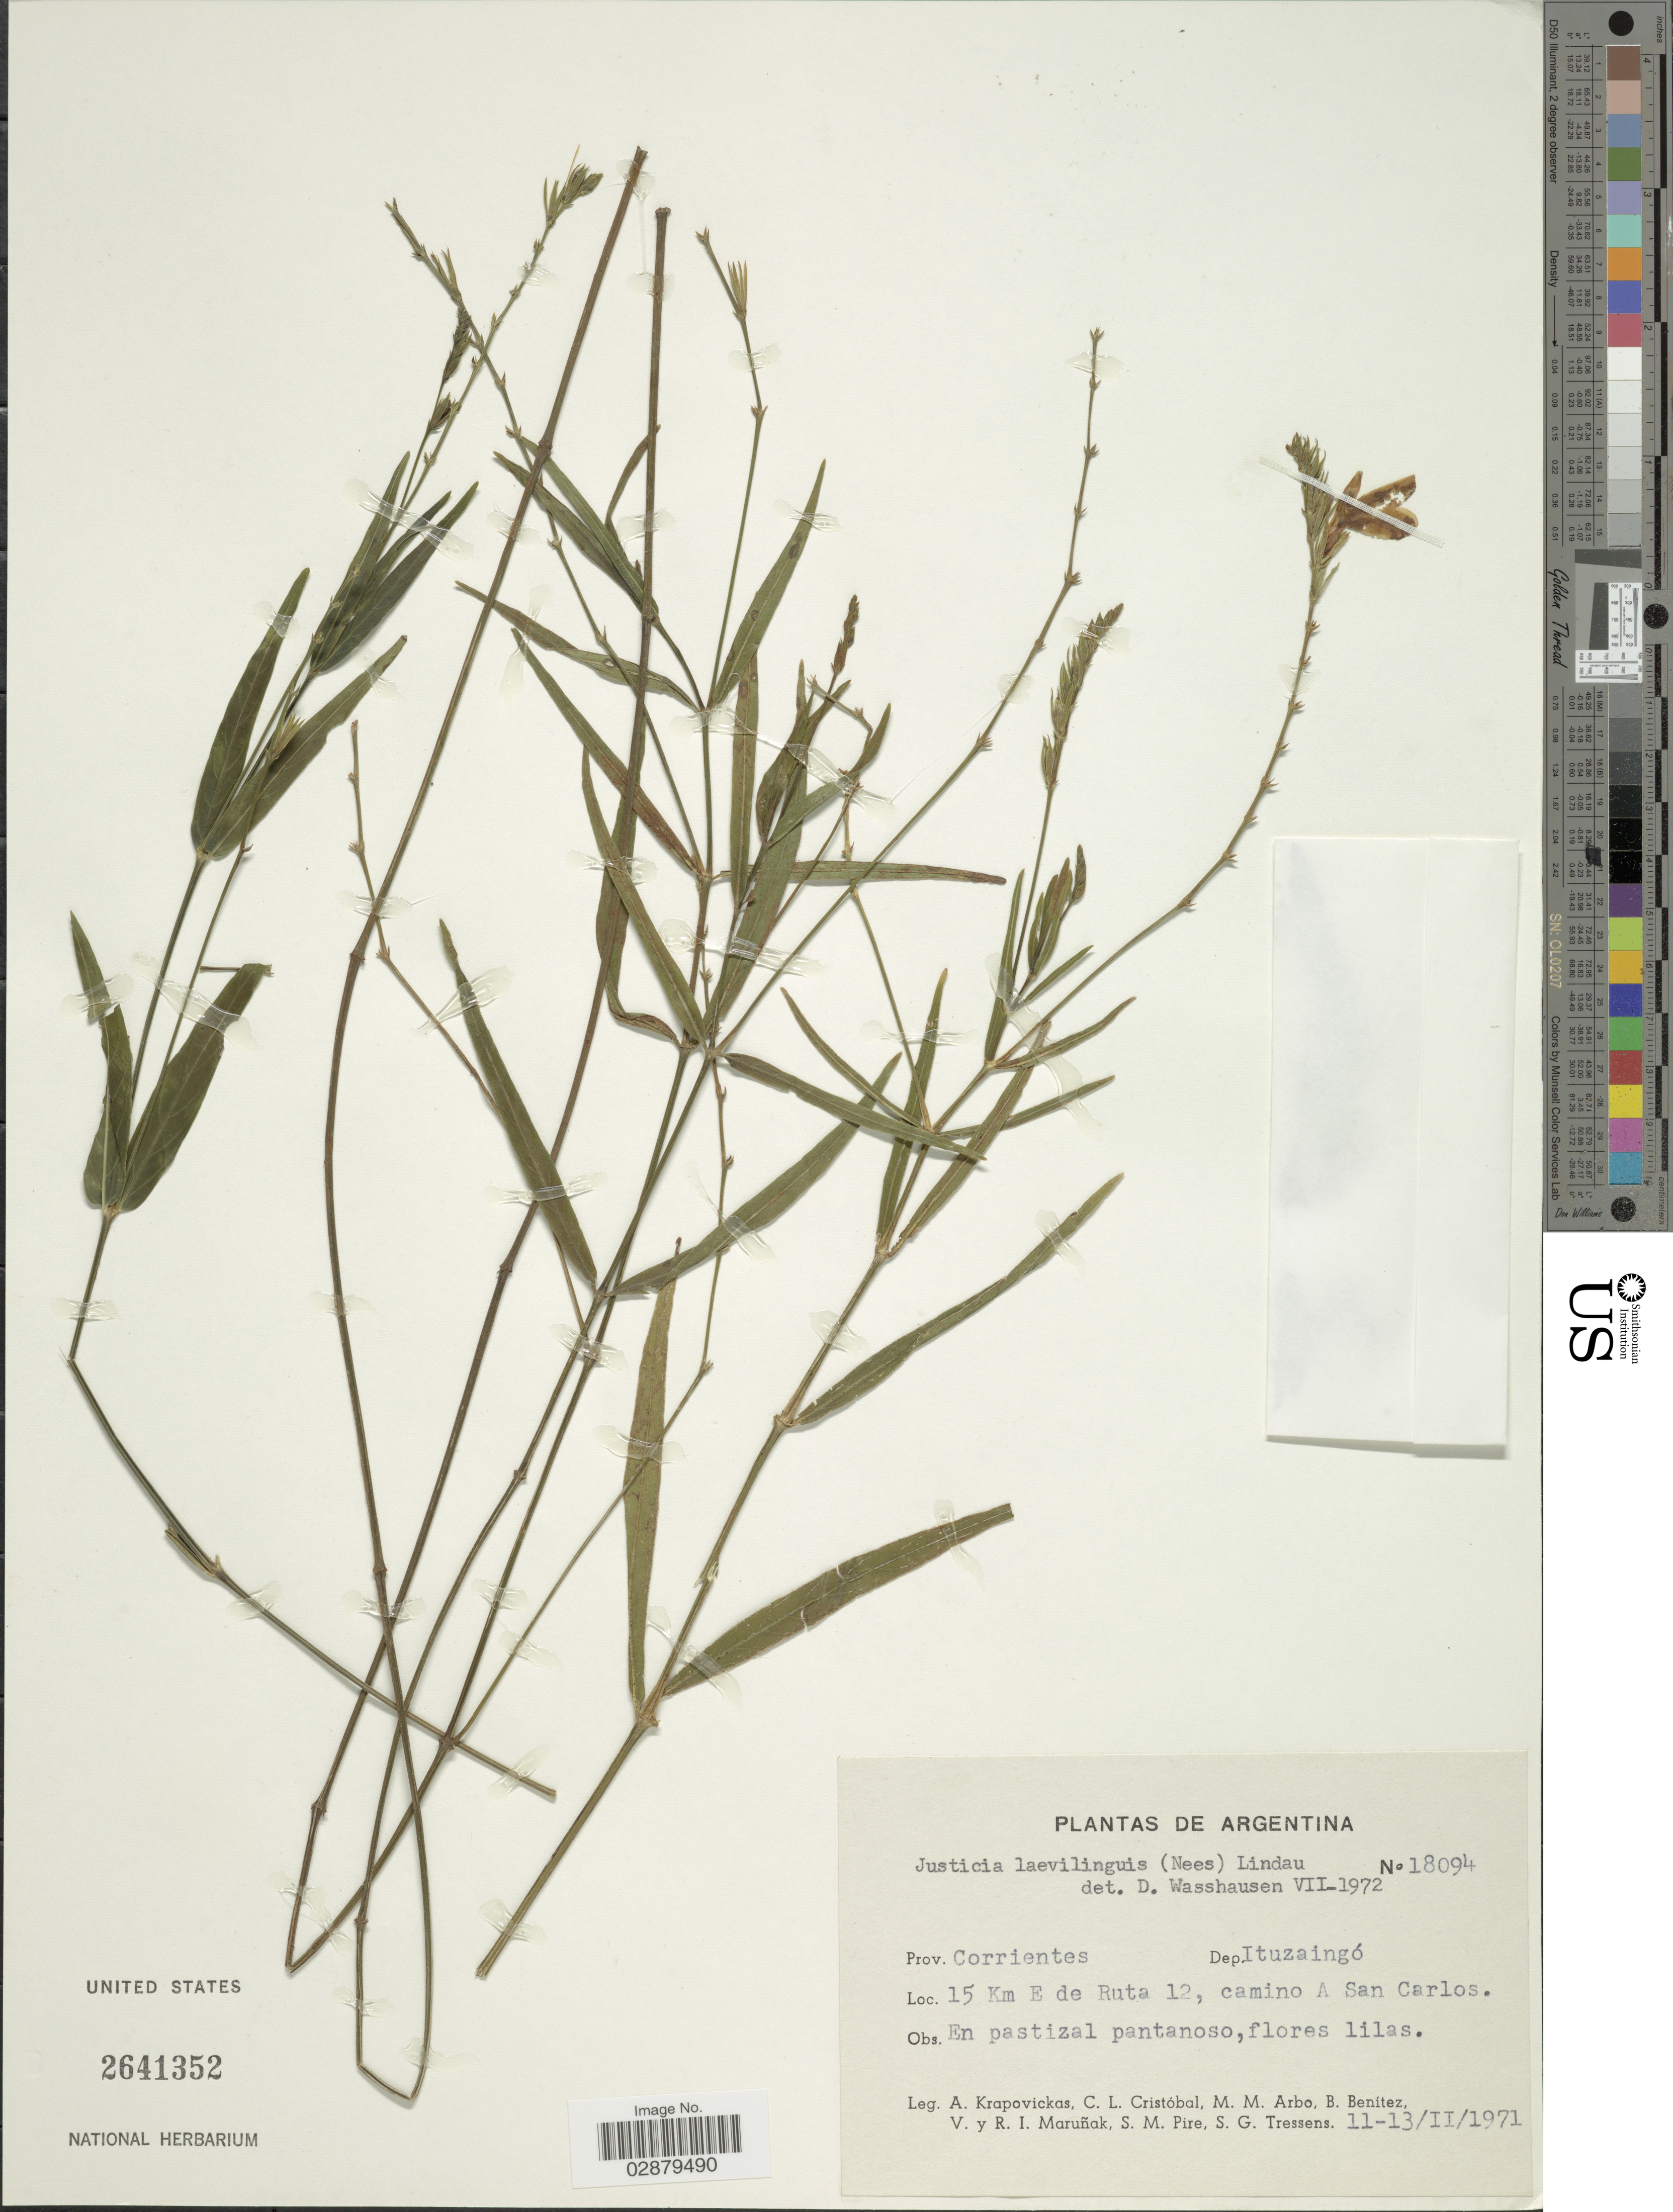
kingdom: Plantae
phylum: Tracheophyta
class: Magnoliopsida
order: Lamiales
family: Acanthaceae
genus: Justicia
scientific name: Justicia laevilinguis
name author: (Nees) Lindau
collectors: A. Krapovickas, C. L. Cristóbal, M. M. Arbo, B. Benítez & et al.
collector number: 18094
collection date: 1971-02-11/1971-02-13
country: Argentina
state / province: Corrientes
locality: Dep. Ituzaingó. 15 Km E de Ruta 12, camino A San Carlos.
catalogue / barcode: US 2641352